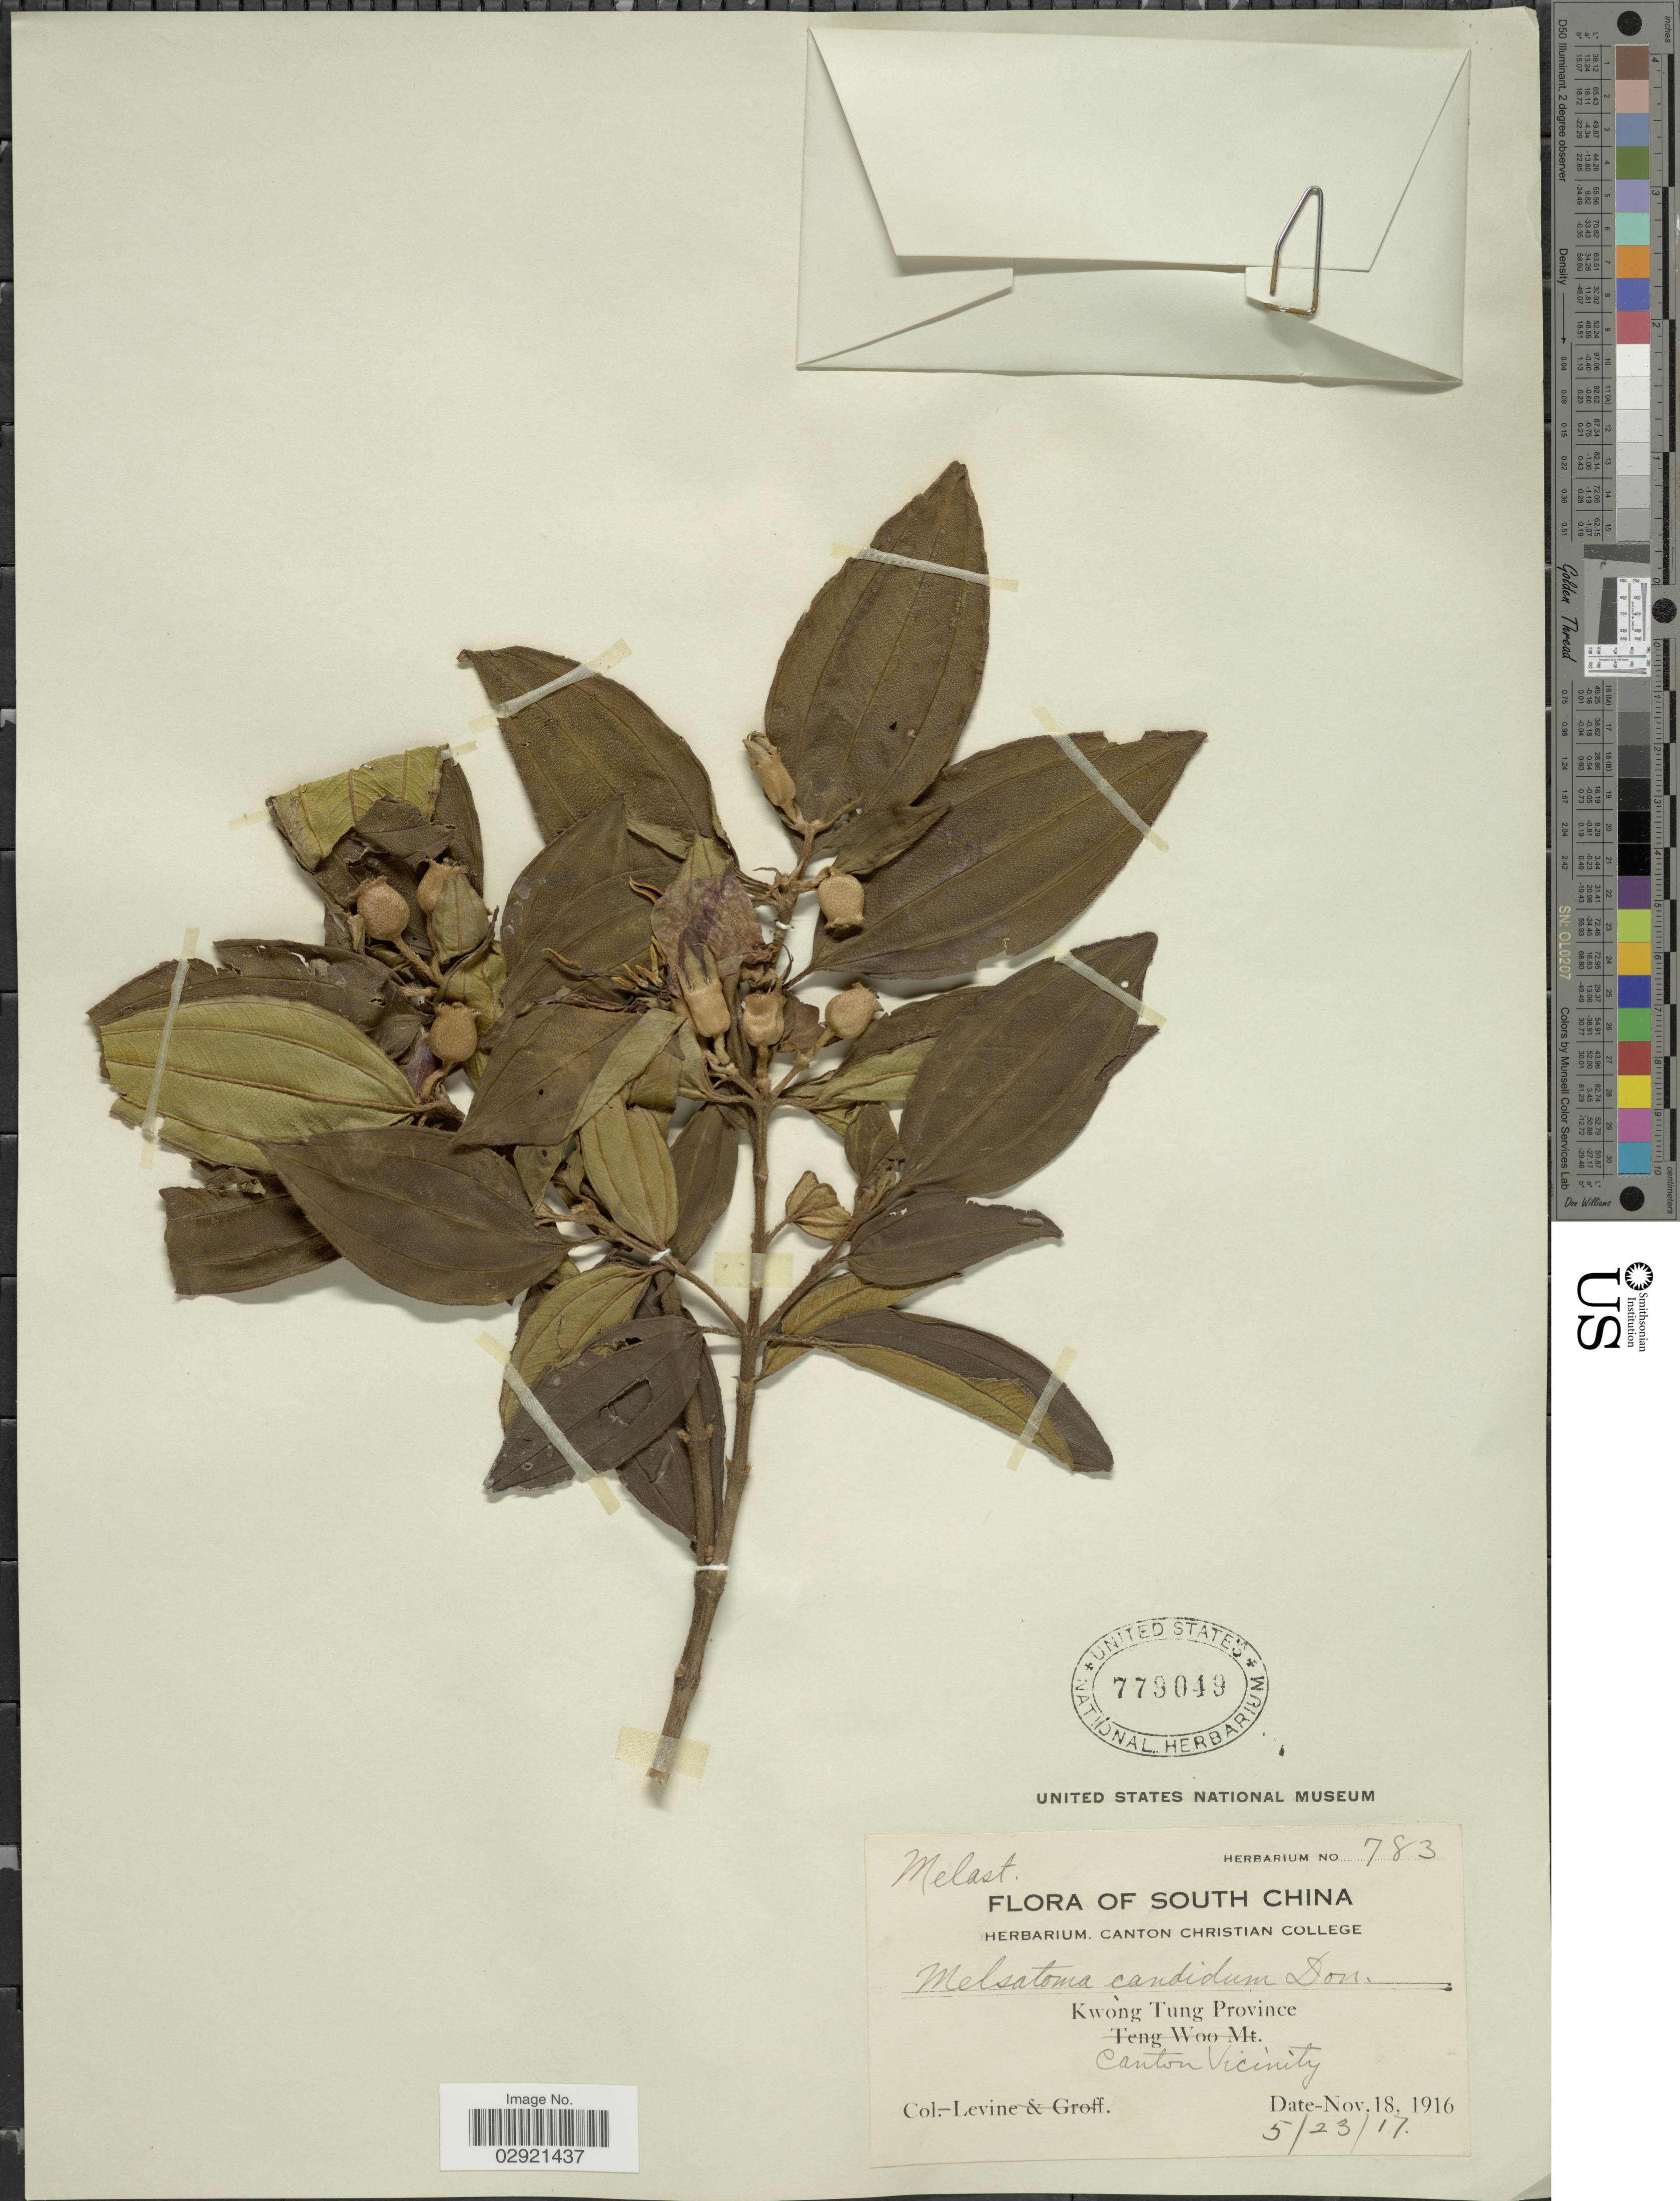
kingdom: Plantae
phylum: Tracheophyta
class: Magnoliopsida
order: Myrtales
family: Melastomataceae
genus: Melastoma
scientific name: Melastoma candidum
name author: D. Don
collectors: -. Levine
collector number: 783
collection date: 1916-11-18/1917-05-23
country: China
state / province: Guangdong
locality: Kwong Tung Province. Canton Vicinity.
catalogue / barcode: US 779049